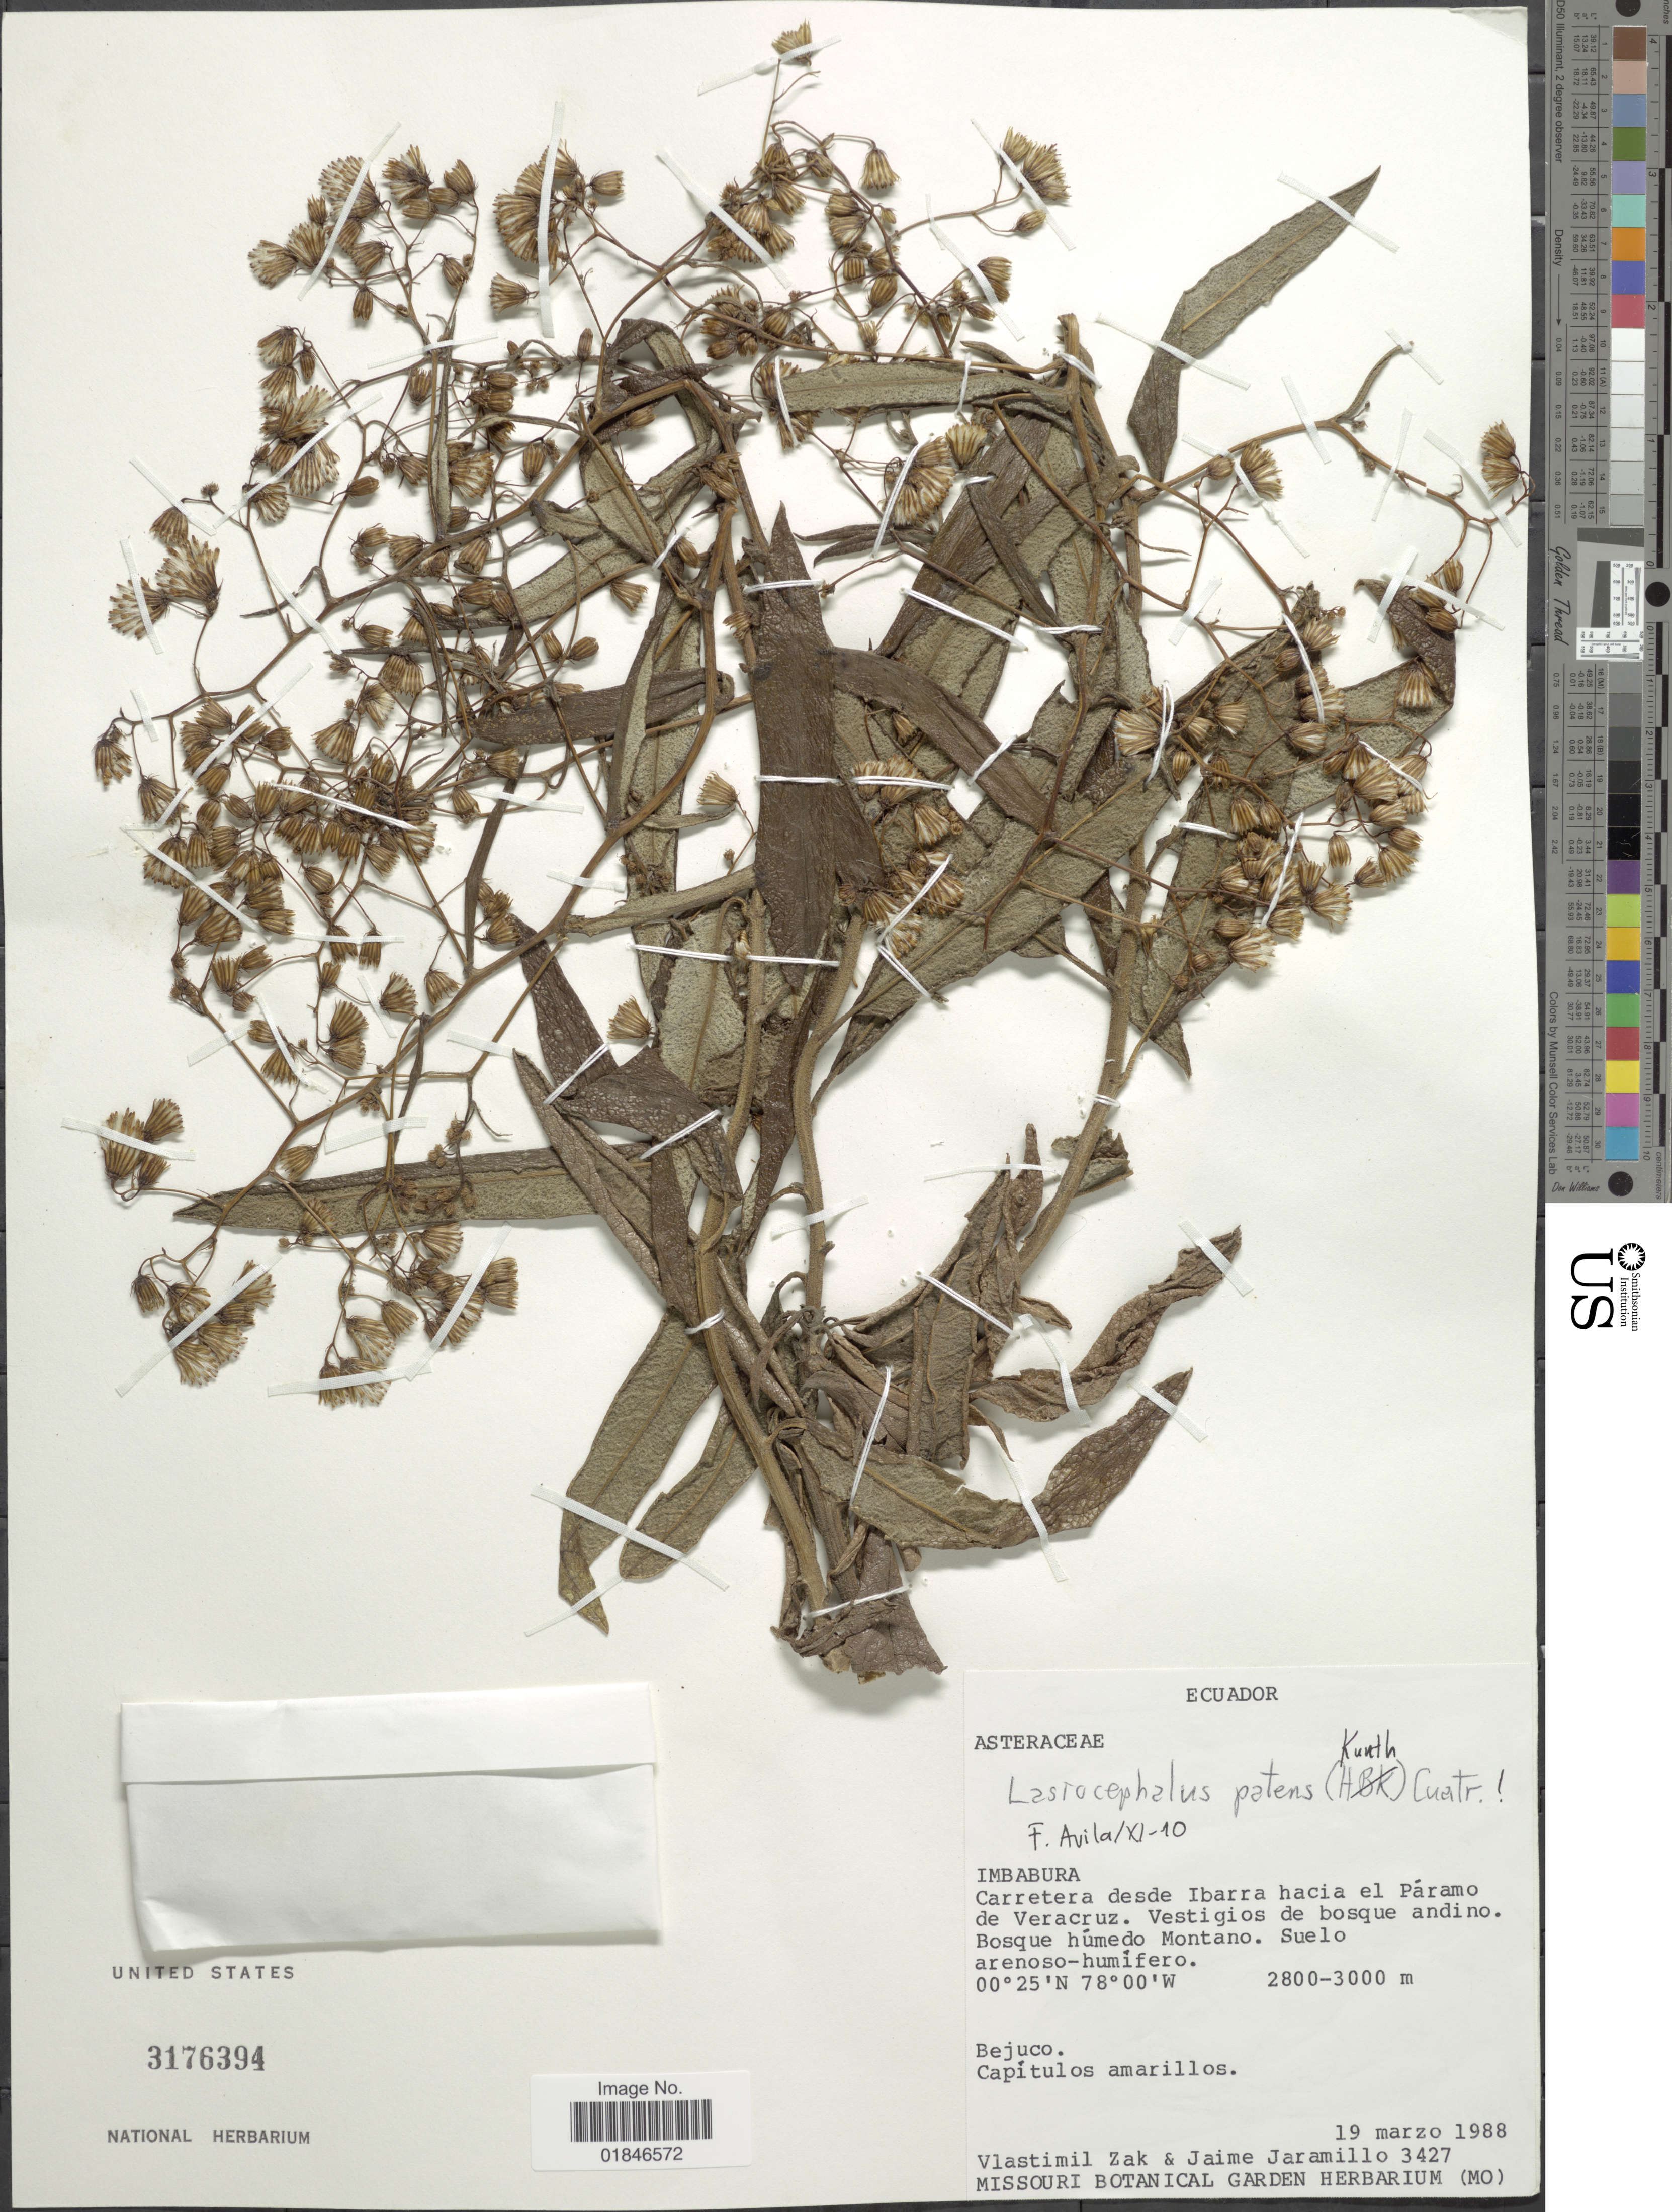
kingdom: Plantae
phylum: Tracheophyta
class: Magnoliopsida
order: Asterales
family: Asteraceae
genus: Senecio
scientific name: Senecio patens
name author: (Kunth) DC.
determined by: Salomon, Luciana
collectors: V. Zak & J. Jaramillo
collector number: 3427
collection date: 1988-03-19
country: Ecuador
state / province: Imbabura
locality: Imbabura, Carretera desde Ibarra hacia el Paramo, de Veracruz. Vestigos de bosue andino.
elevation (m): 2800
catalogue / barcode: US 3176394